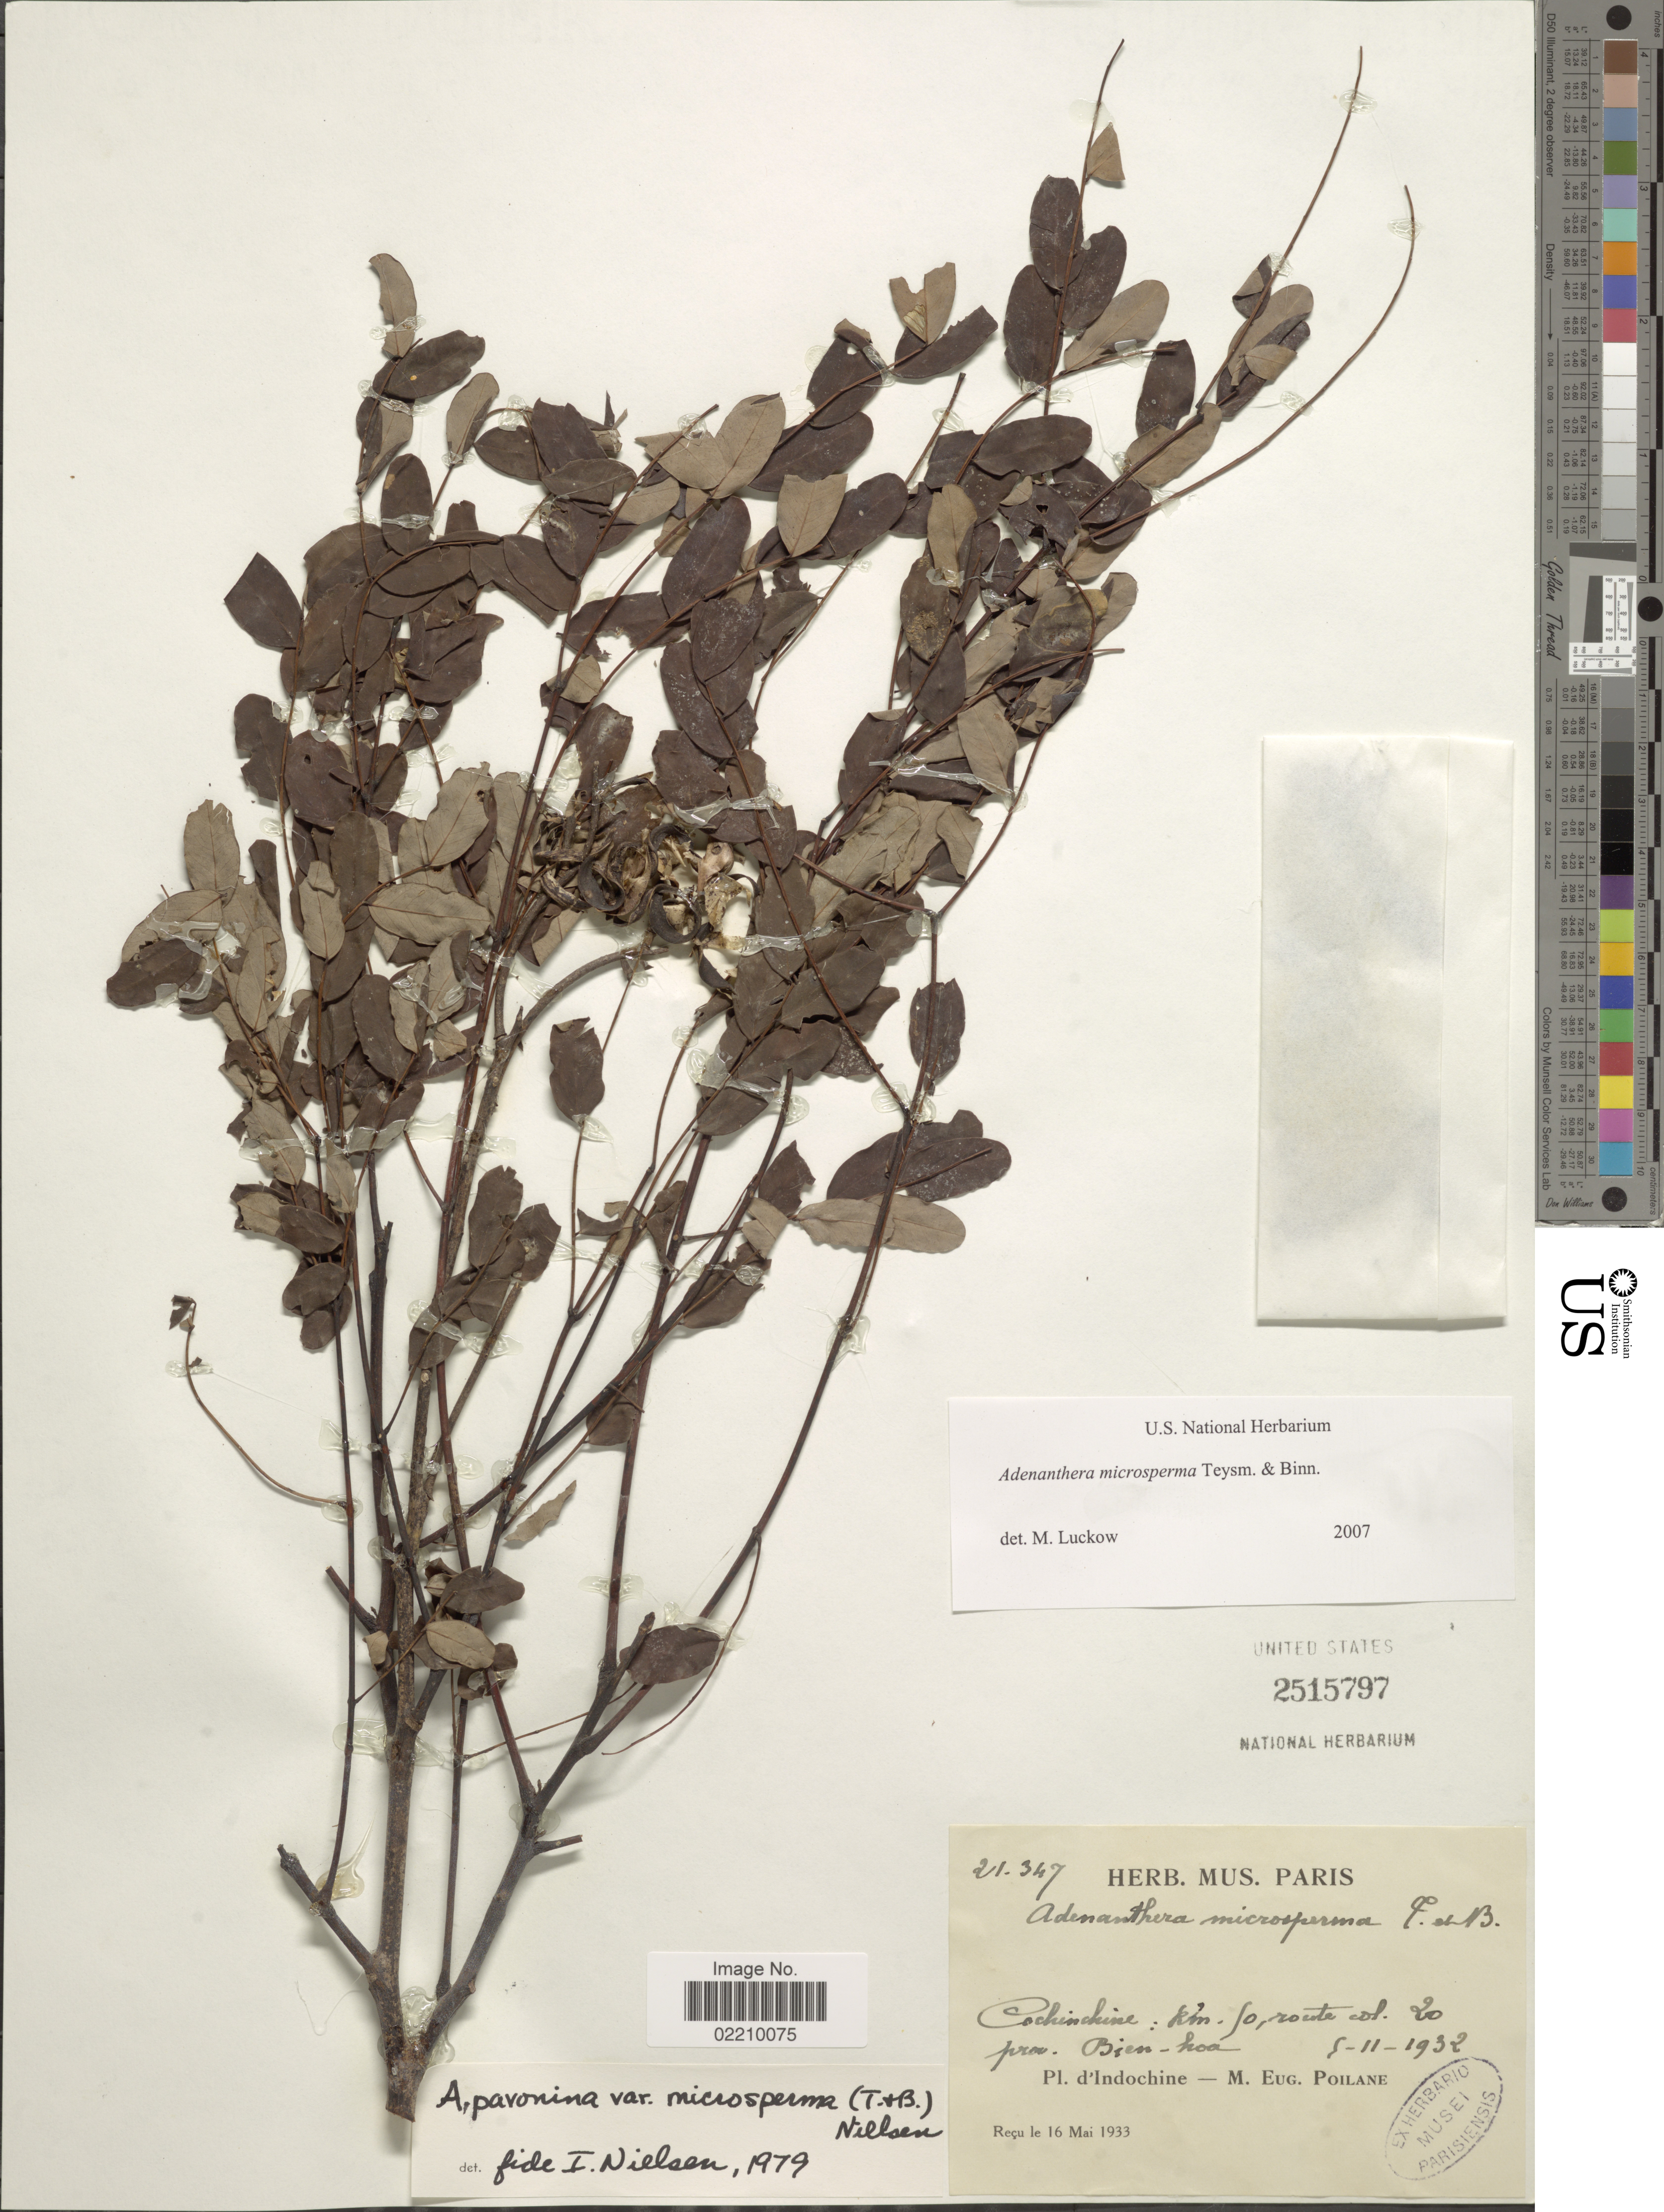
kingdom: Plantae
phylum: Tracheophyta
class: Magnoliopsida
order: Fabales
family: Fabaceae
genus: Adenanthera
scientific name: Adenanthera microsperma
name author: Teysm. & Binn.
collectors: M. Poilane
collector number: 21347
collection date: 1932-11-04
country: Vietnam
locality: Cochinchine: km 50, route col. 20 prov. Biess-Koa(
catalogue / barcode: US 2515797